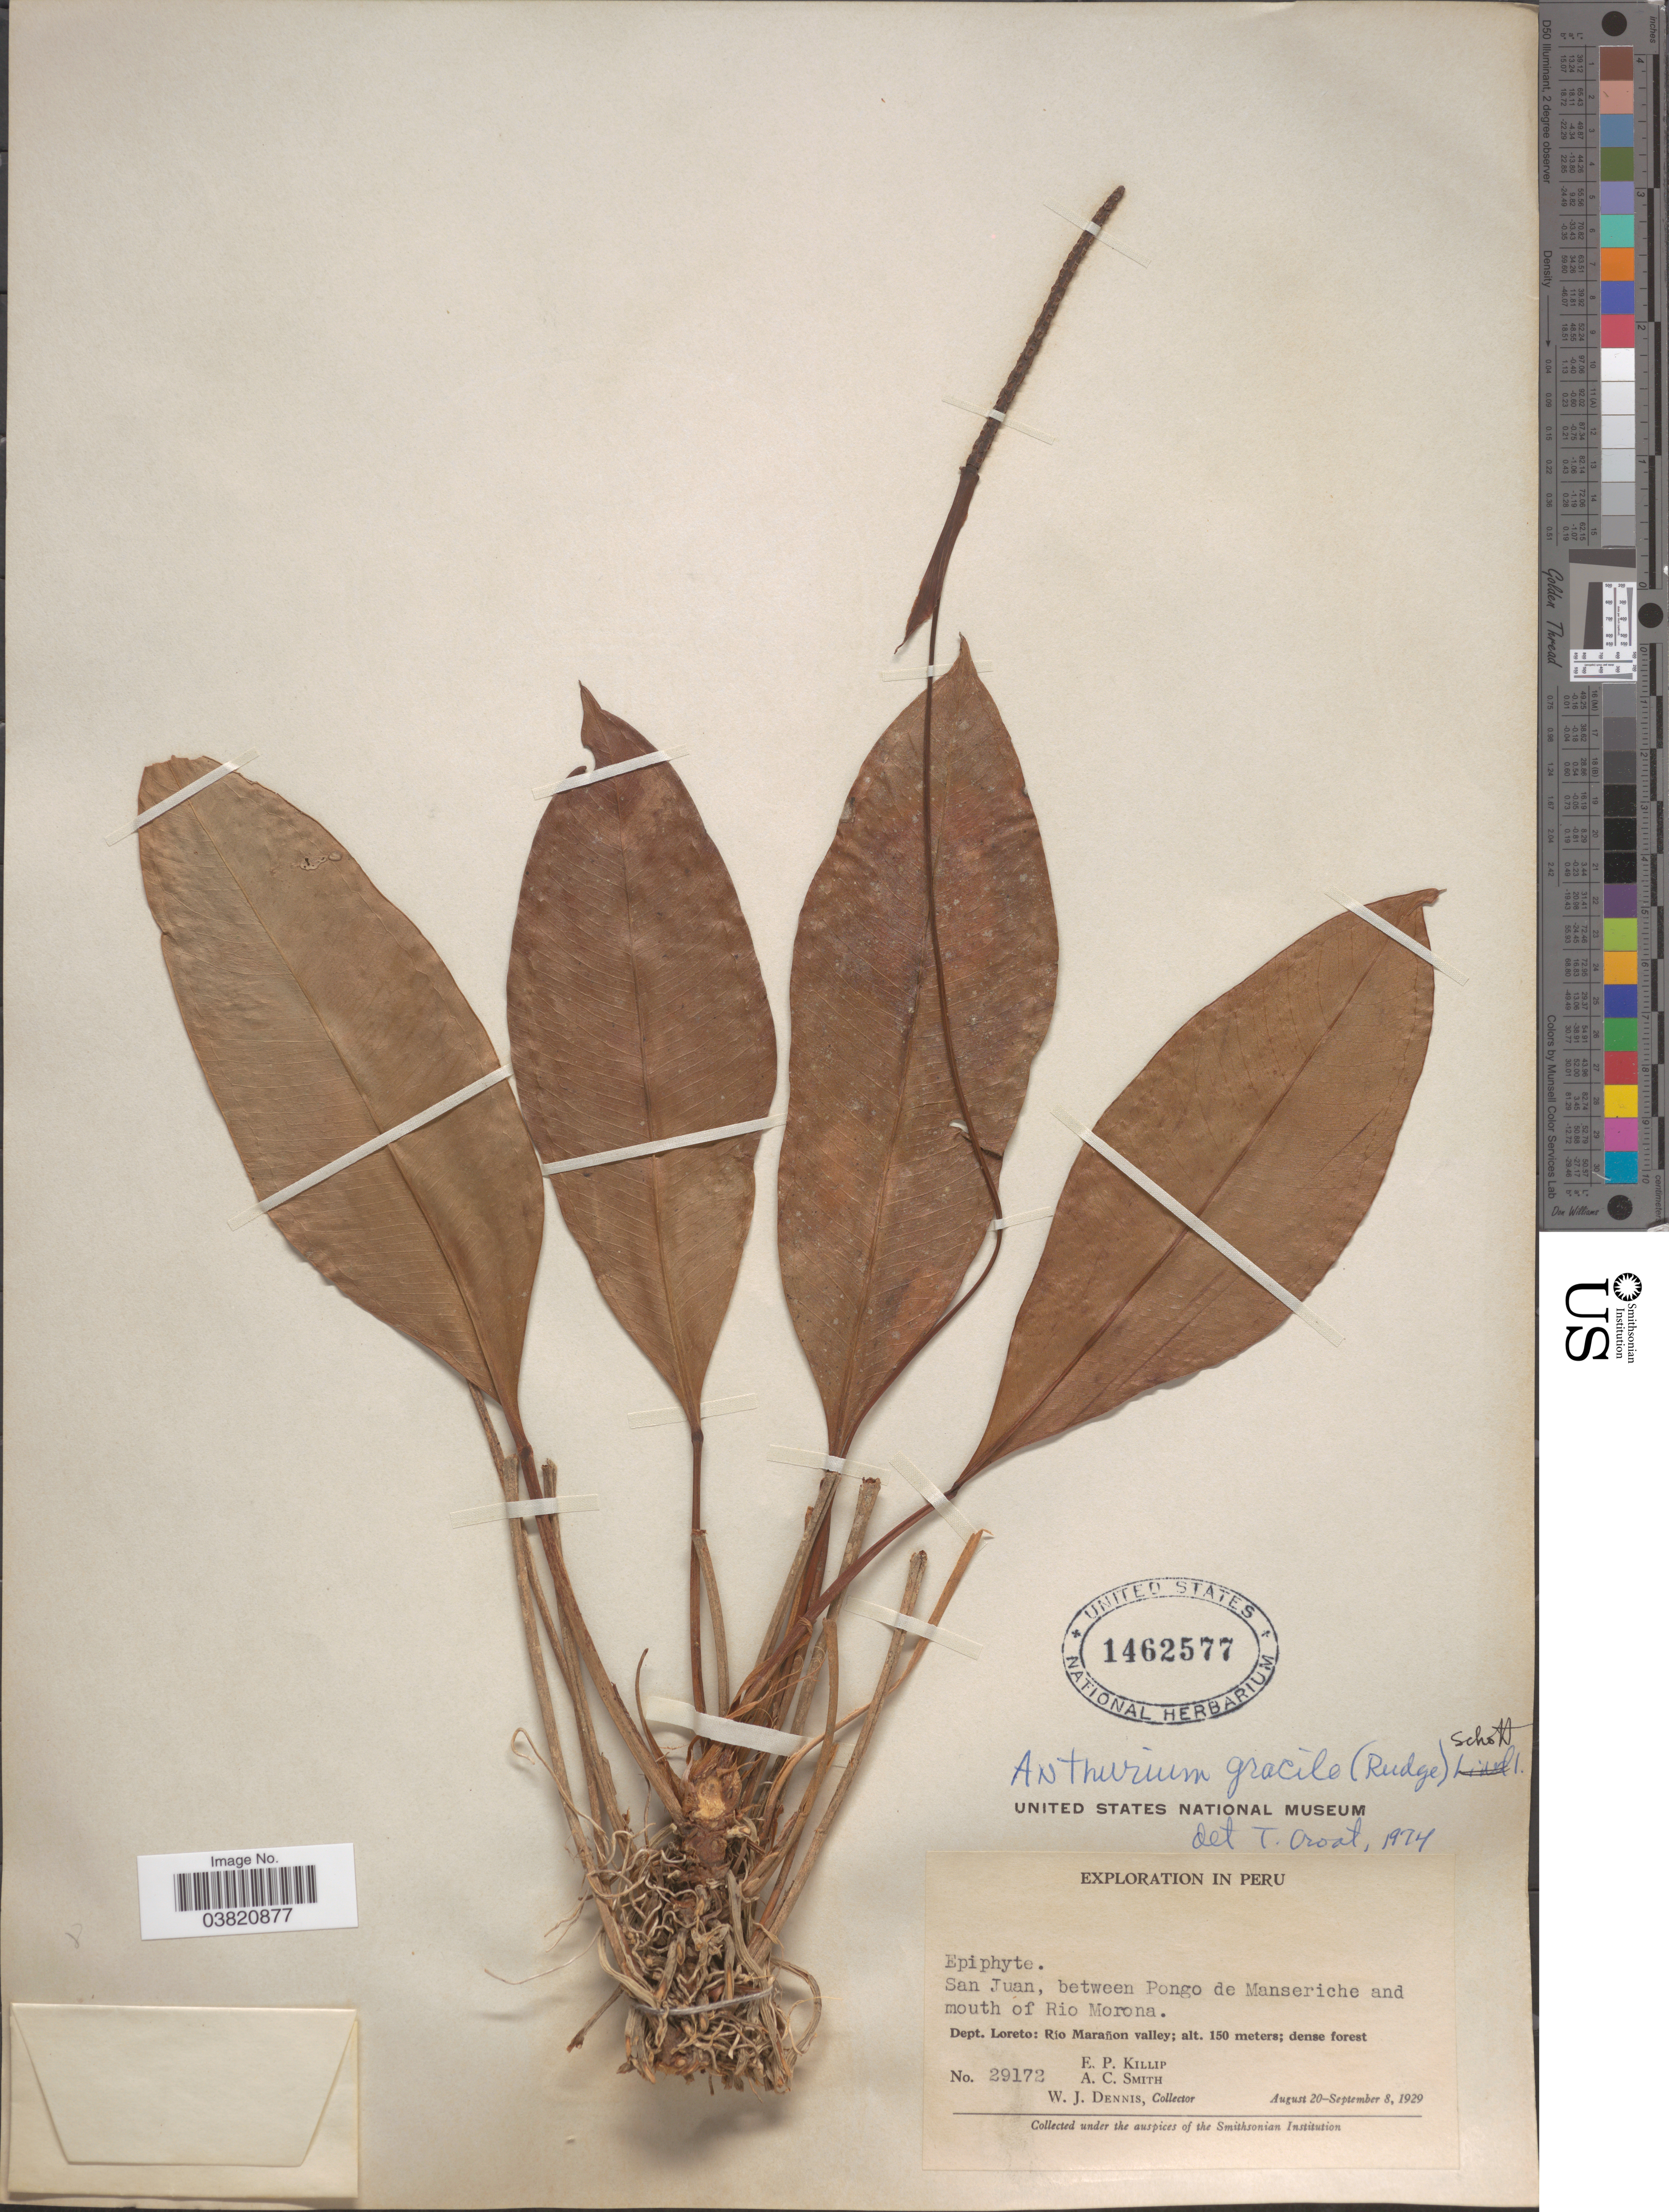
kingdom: Plantae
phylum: Tracheophyta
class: Liliopsida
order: Alismatales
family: Araceae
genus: Anthurium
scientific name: Anthurium gracile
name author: (Rudge) Schott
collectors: E. P. Killip, A. C. Smith & W. J. Dennis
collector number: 29172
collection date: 1929-08-20/1929-09-08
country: Peru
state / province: Loreto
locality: San Juan, between Pongo de Manseriche and mouth of Rio Morona. Dept. Loreto: Río Marañon valley.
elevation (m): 150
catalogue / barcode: US 1462577